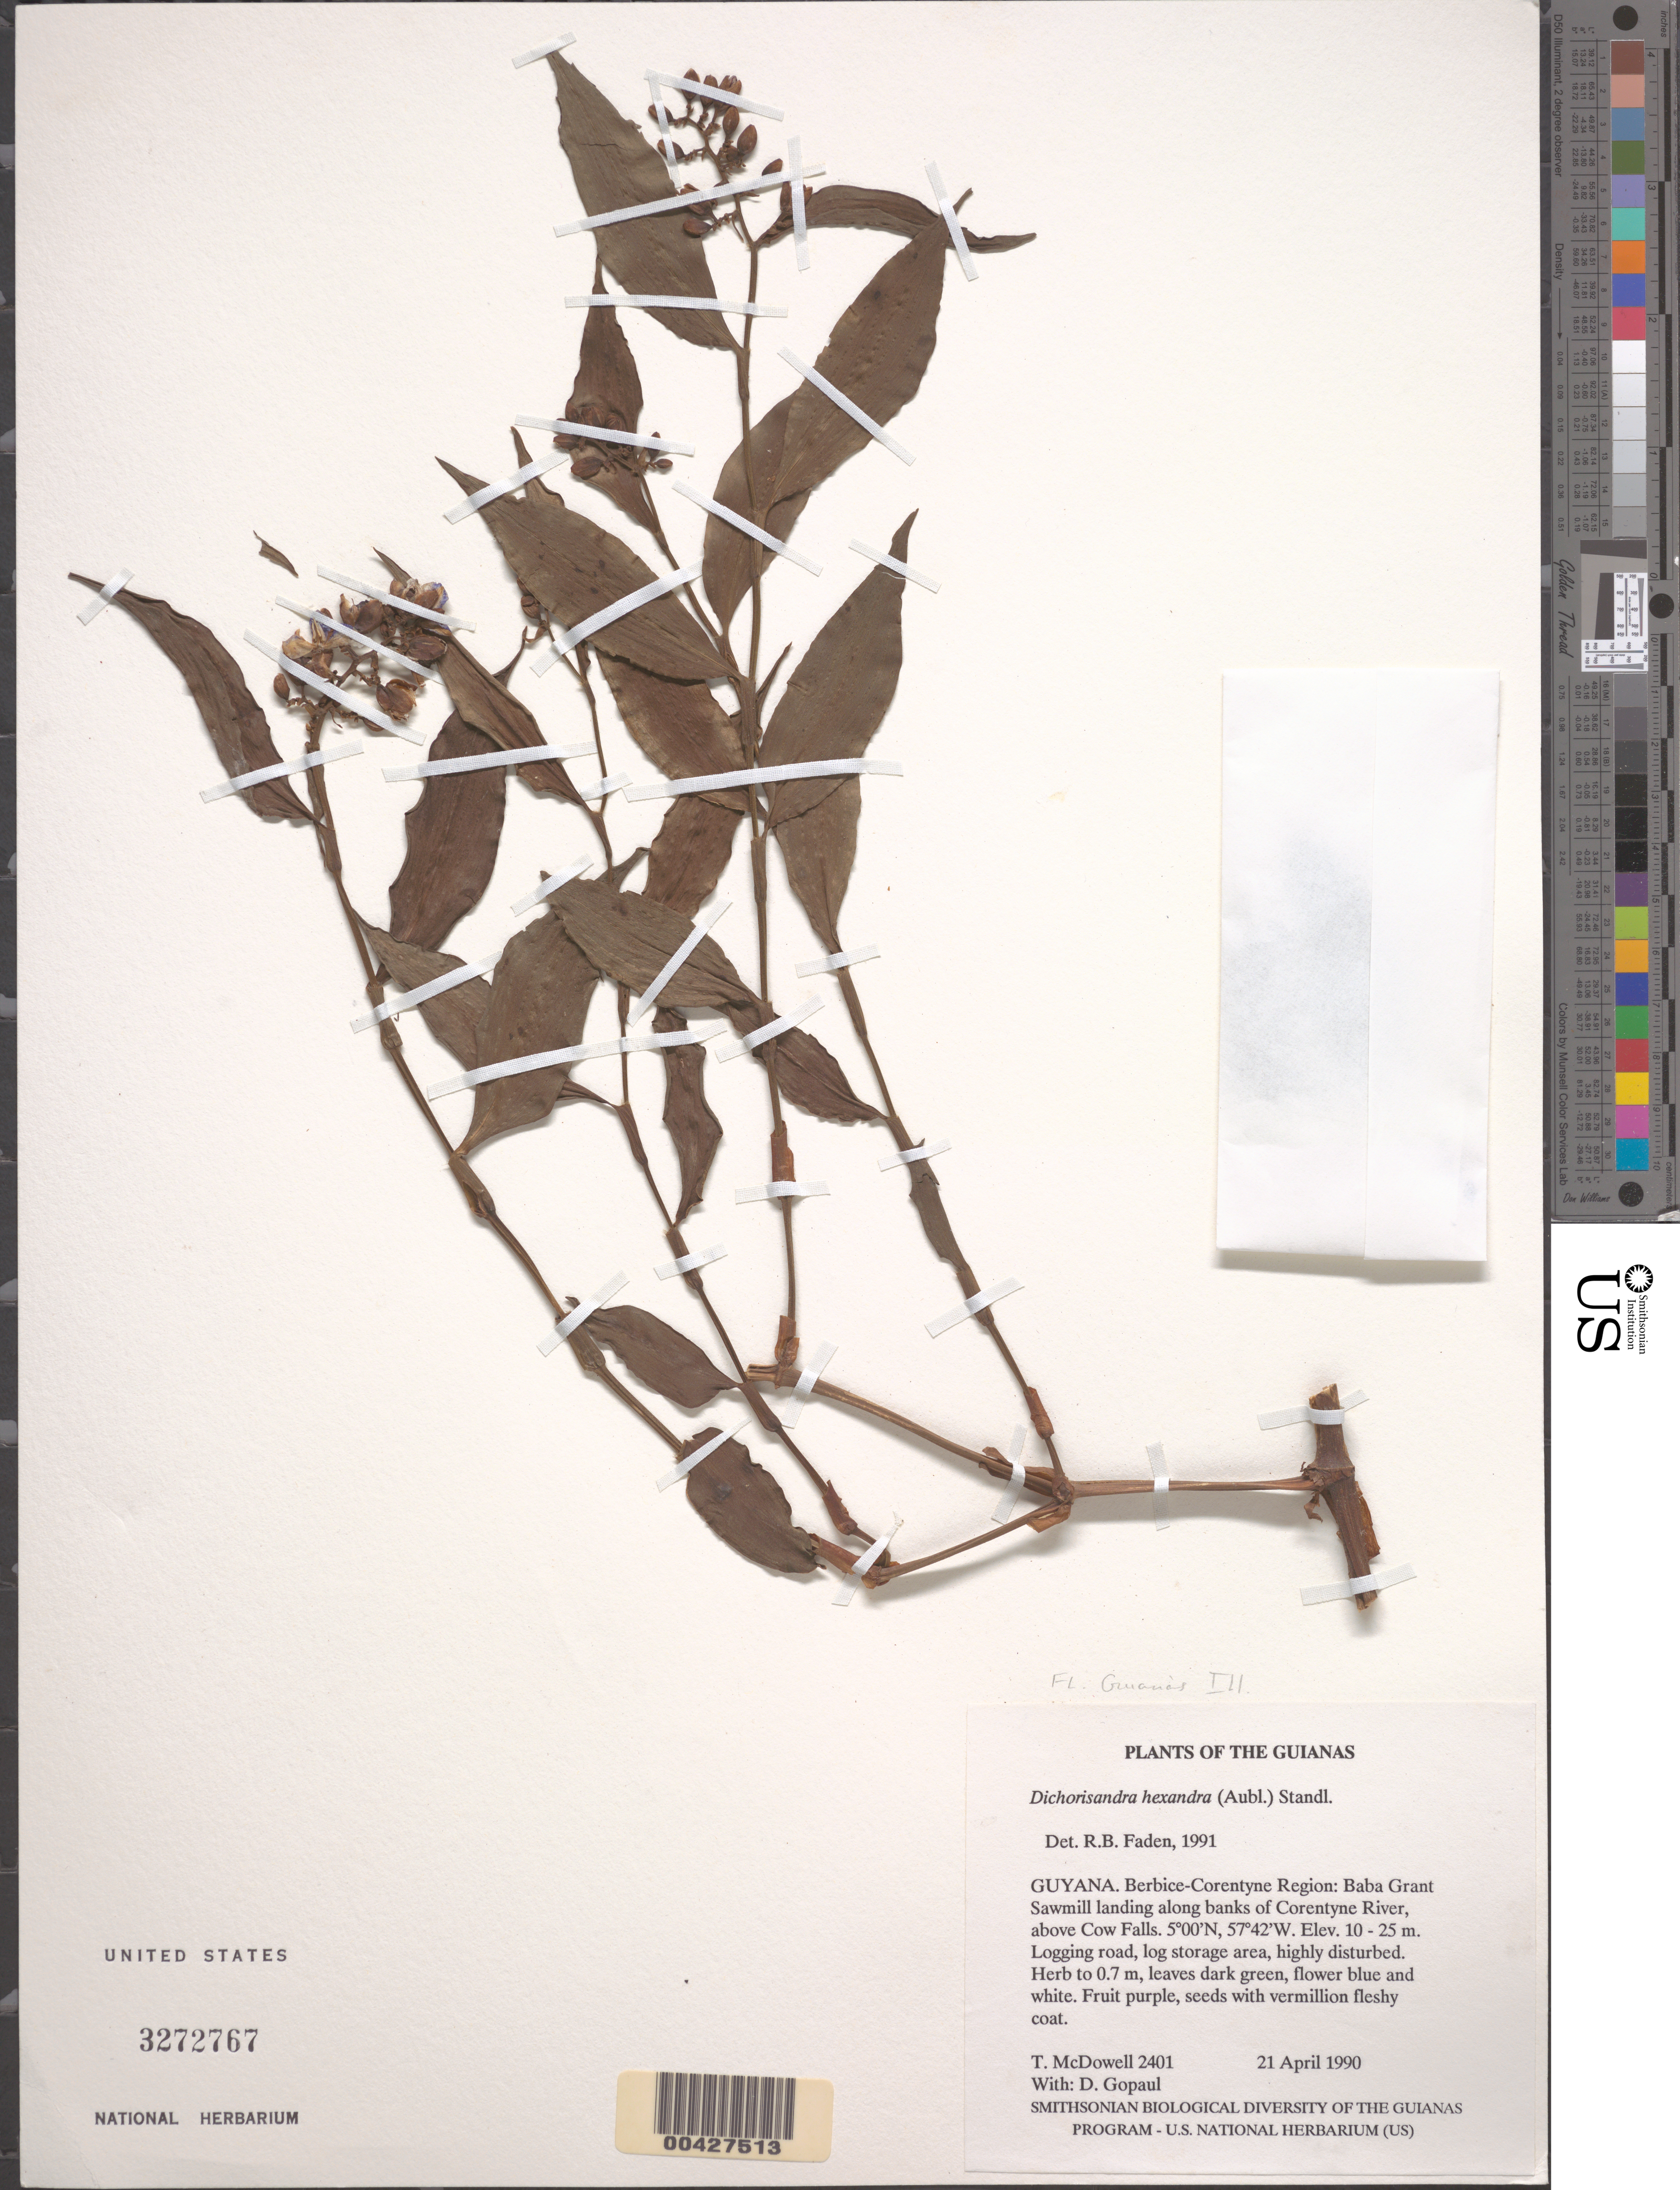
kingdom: Plantae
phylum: Tracheophyta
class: Liliopsida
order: Commelinales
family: Commelinaceae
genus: Dichorisandra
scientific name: Dichorisandra hexandra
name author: (Aubl.) Standl.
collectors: T. Mcdowell & D. Gopaul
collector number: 2401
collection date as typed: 21 Apr 1990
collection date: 1990-04-21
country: Guyana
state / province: E. Berbice-Corentyne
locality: Baba grant sawmill landing along bank of corentyne river, above cow falls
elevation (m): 10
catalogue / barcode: US 3272767